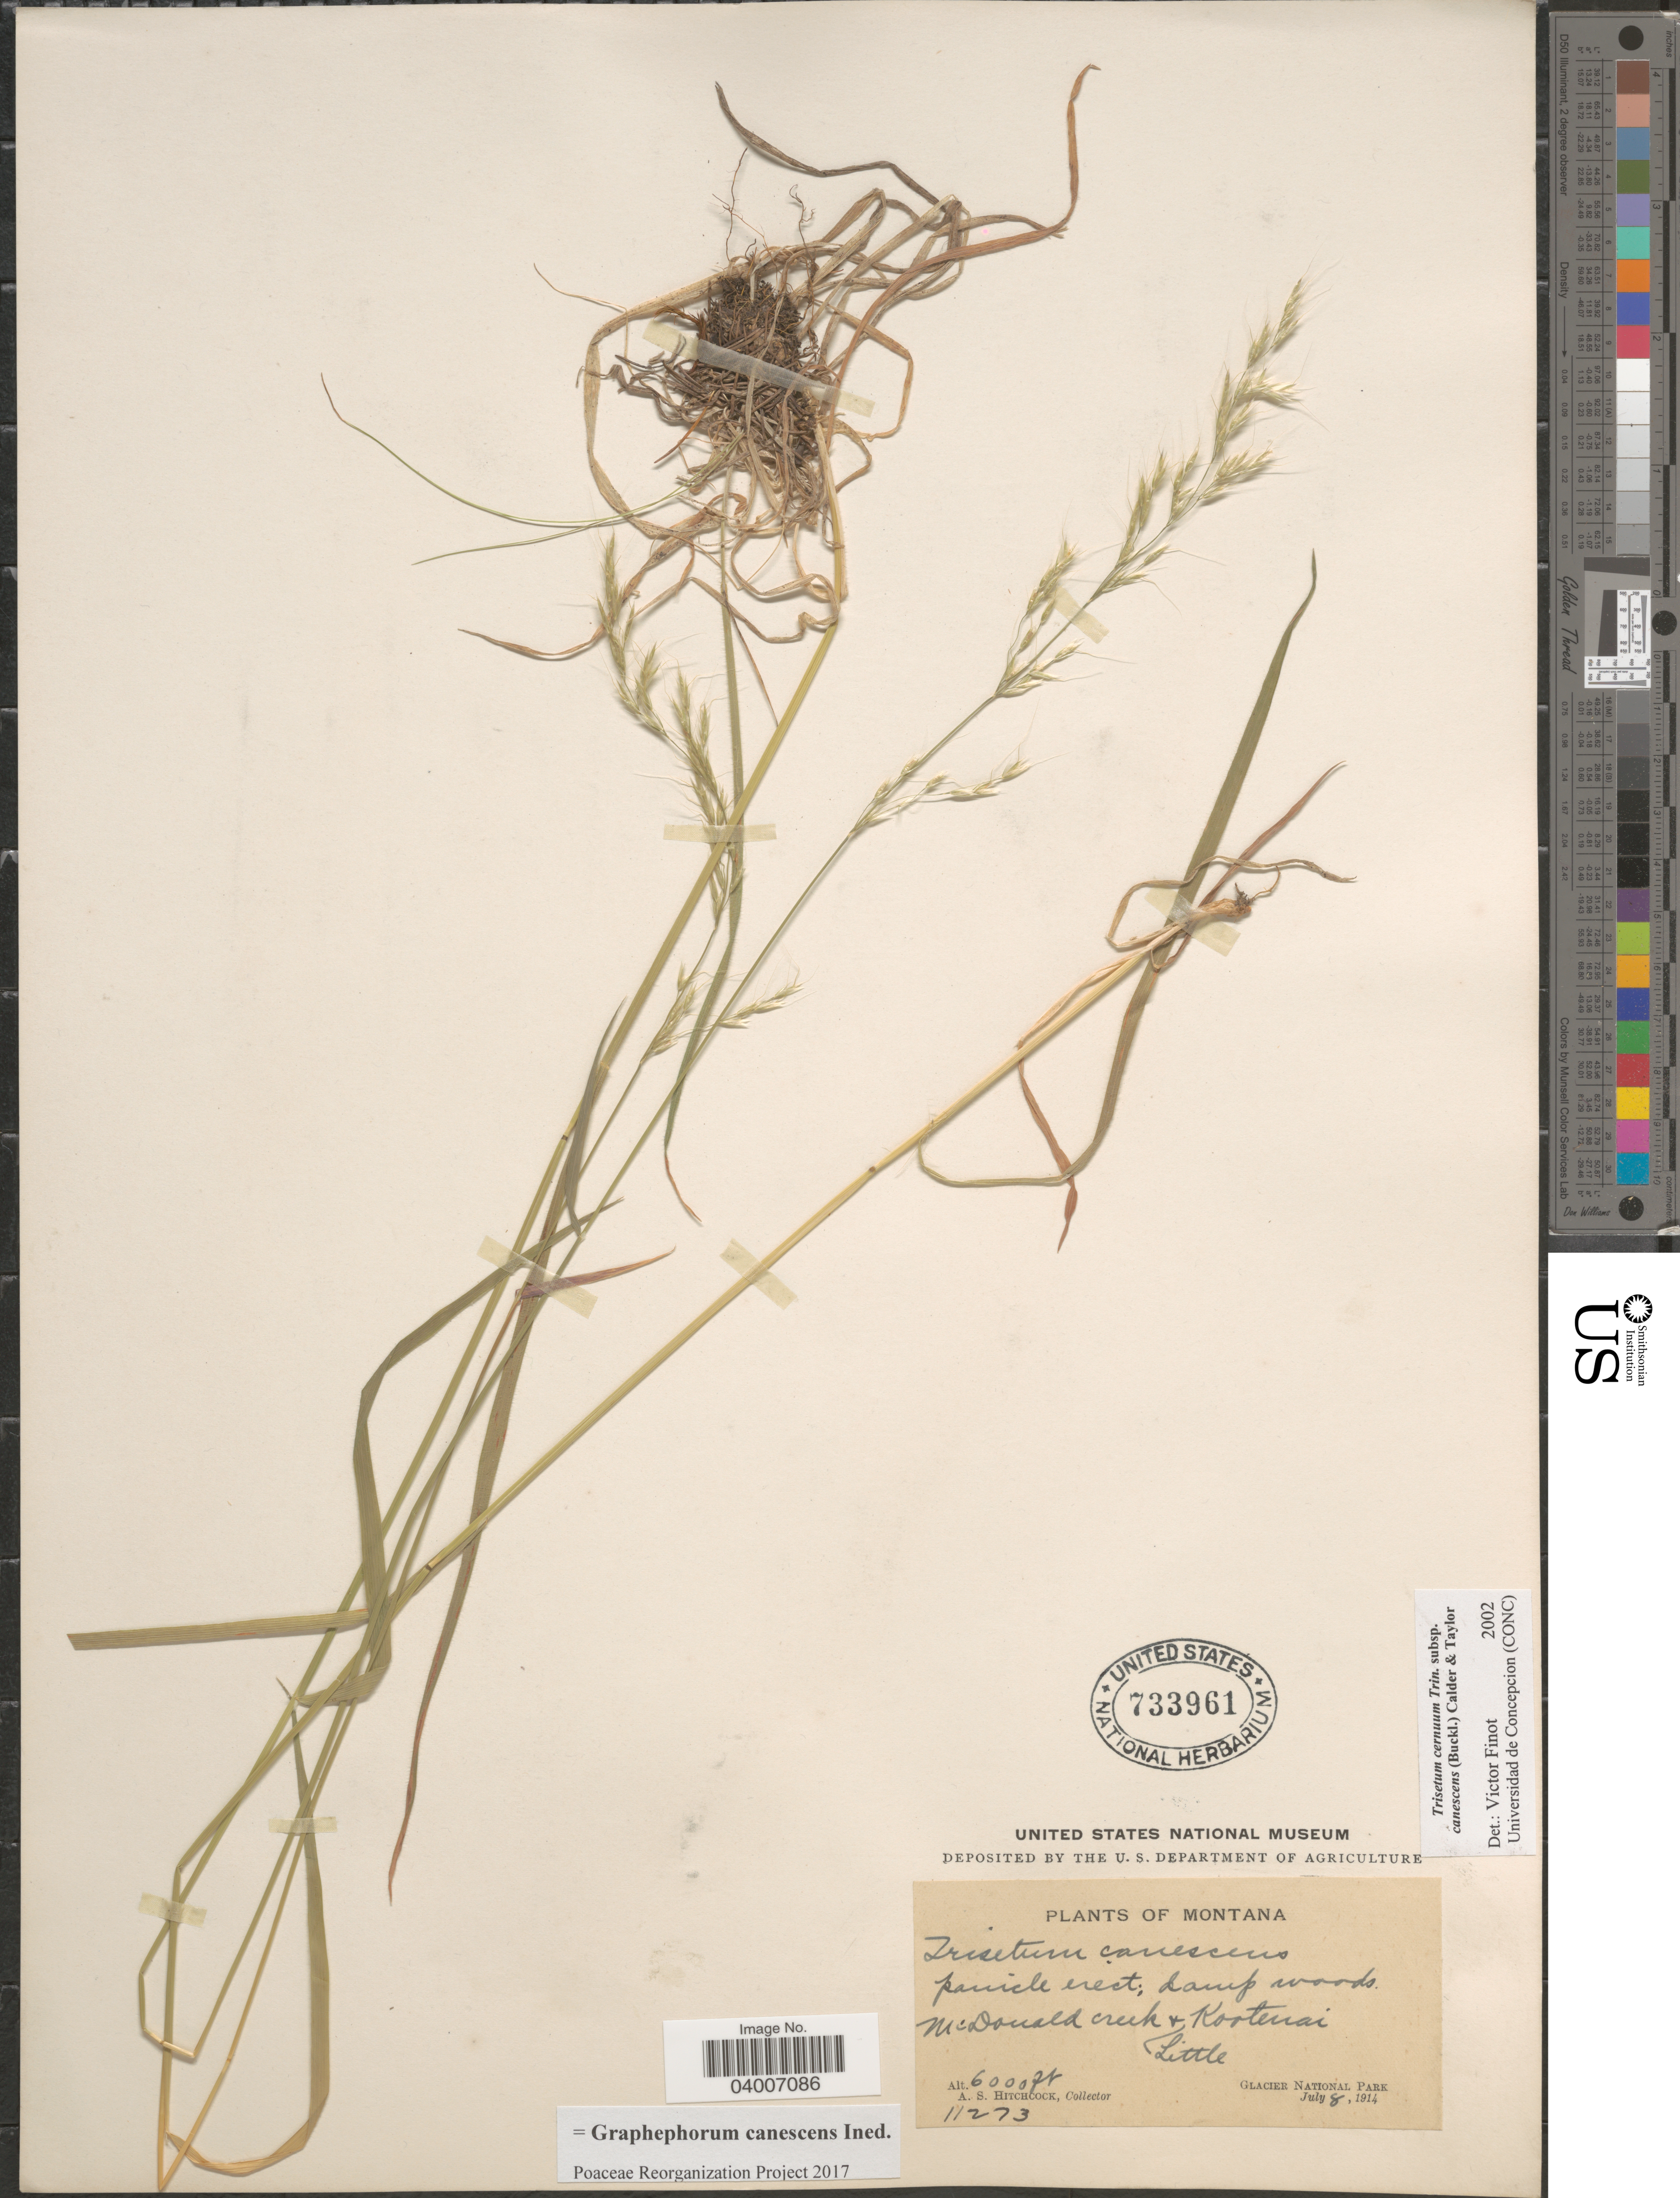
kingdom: Plantae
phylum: Tracheophyta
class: Liliopsida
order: Poales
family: Poaceae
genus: Graphephorum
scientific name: Graphephorum canescens ined.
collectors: A. S. Hitchcock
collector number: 11273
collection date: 1914-07-08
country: United States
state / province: Montana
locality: Mt. Donald creek + Little Kootenai. Glacier National Park.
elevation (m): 1829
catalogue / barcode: US 733961